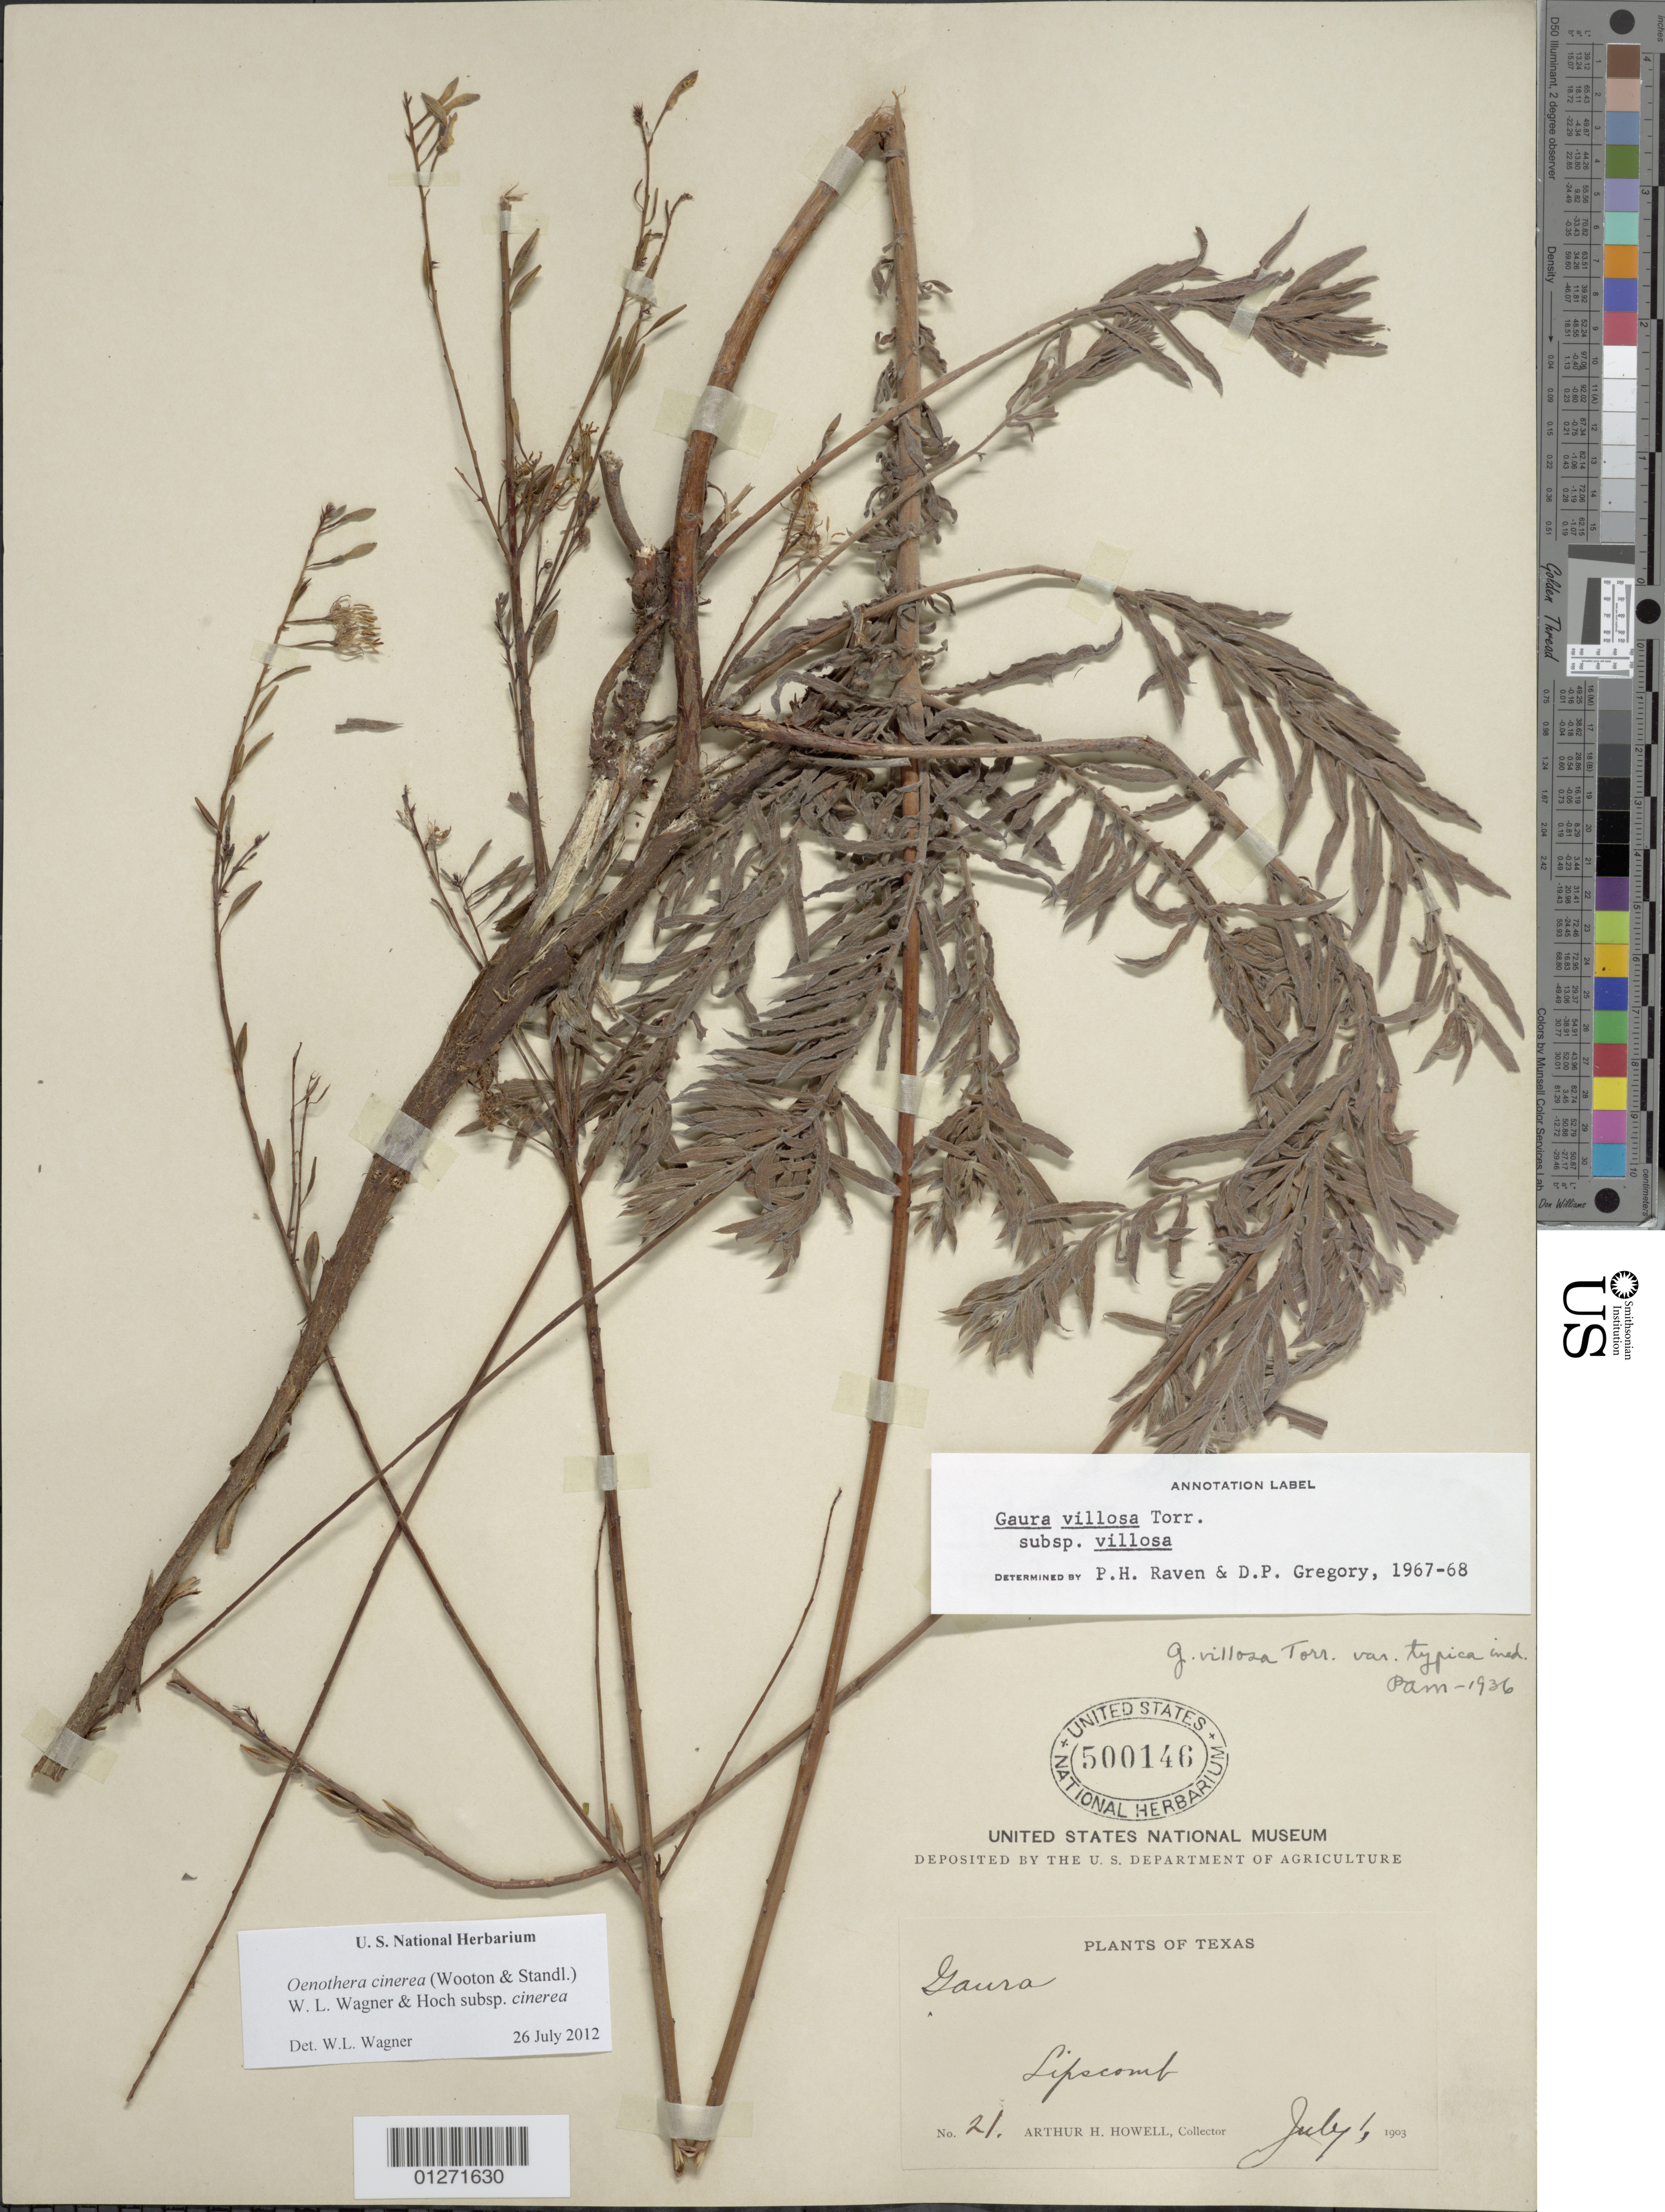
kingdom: Plantae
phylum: Tracheophyta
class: Magnoliopsida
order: Myrtales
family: Onagraceae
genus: Oenothera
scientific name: Oenothera cinerea subsp. cinerea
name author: (Wooton & Standl.) W.L. Wagner & Hoch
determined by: Wagner, W. L., (BOT), Smithsonian Institution - National Museum of Natural History (UNITED STATES)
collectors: A. H. Howell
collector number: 21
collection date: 1903-07-01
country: United States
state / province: Texas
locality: Lipscomb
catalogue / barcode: US 500146